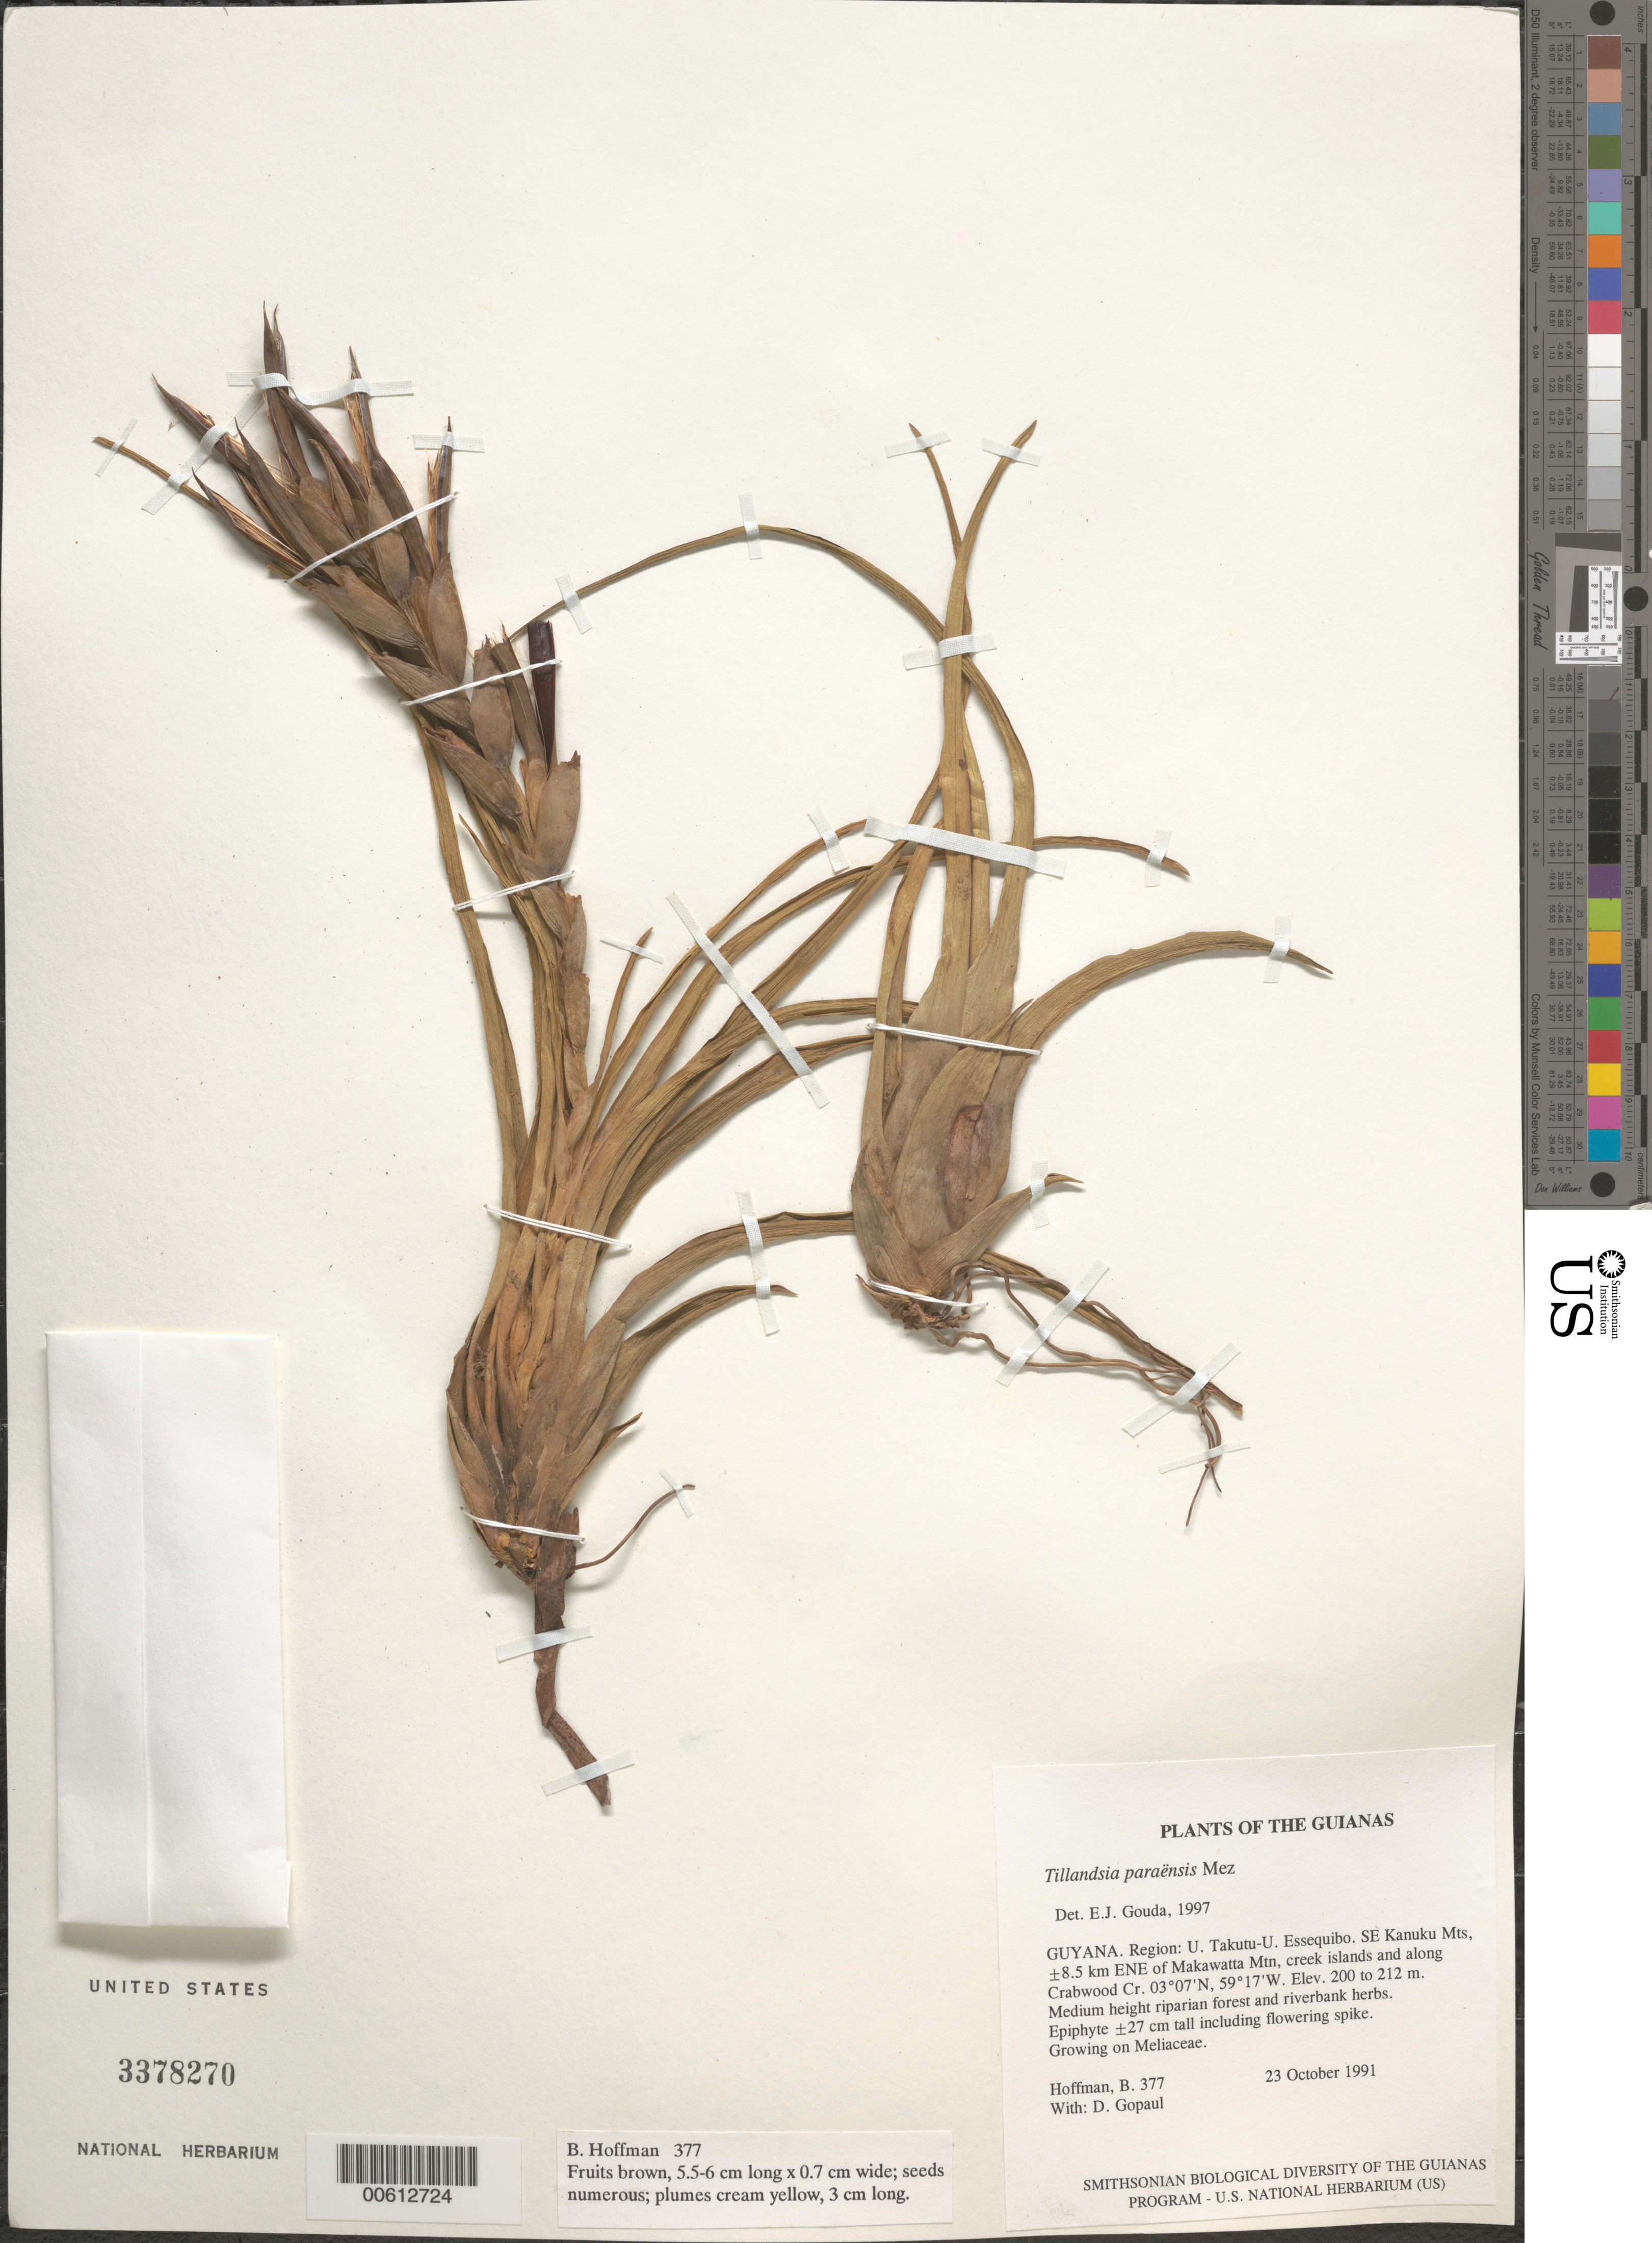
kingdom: Plantae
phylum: Tracheophyta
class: Liliopsida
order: Poales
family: Bromeliaceae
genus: Tillandsia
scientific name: Tillandsia paraensis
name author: Mez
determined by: Gouda, E. J.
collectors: B. Hoffman & D. Gopaul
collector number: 377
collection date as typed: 23 October 1991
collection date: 1991-10-23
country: Guyana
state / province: U. Takutu-U. Essequibo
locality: SE Kanuku Mts, ±8.5 km ENE of Makawatta Mtn, creek islands and along Crabwood Creek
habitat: Medium height riparian forest and riverbank herbs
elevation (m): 200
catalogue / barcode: US 3378270